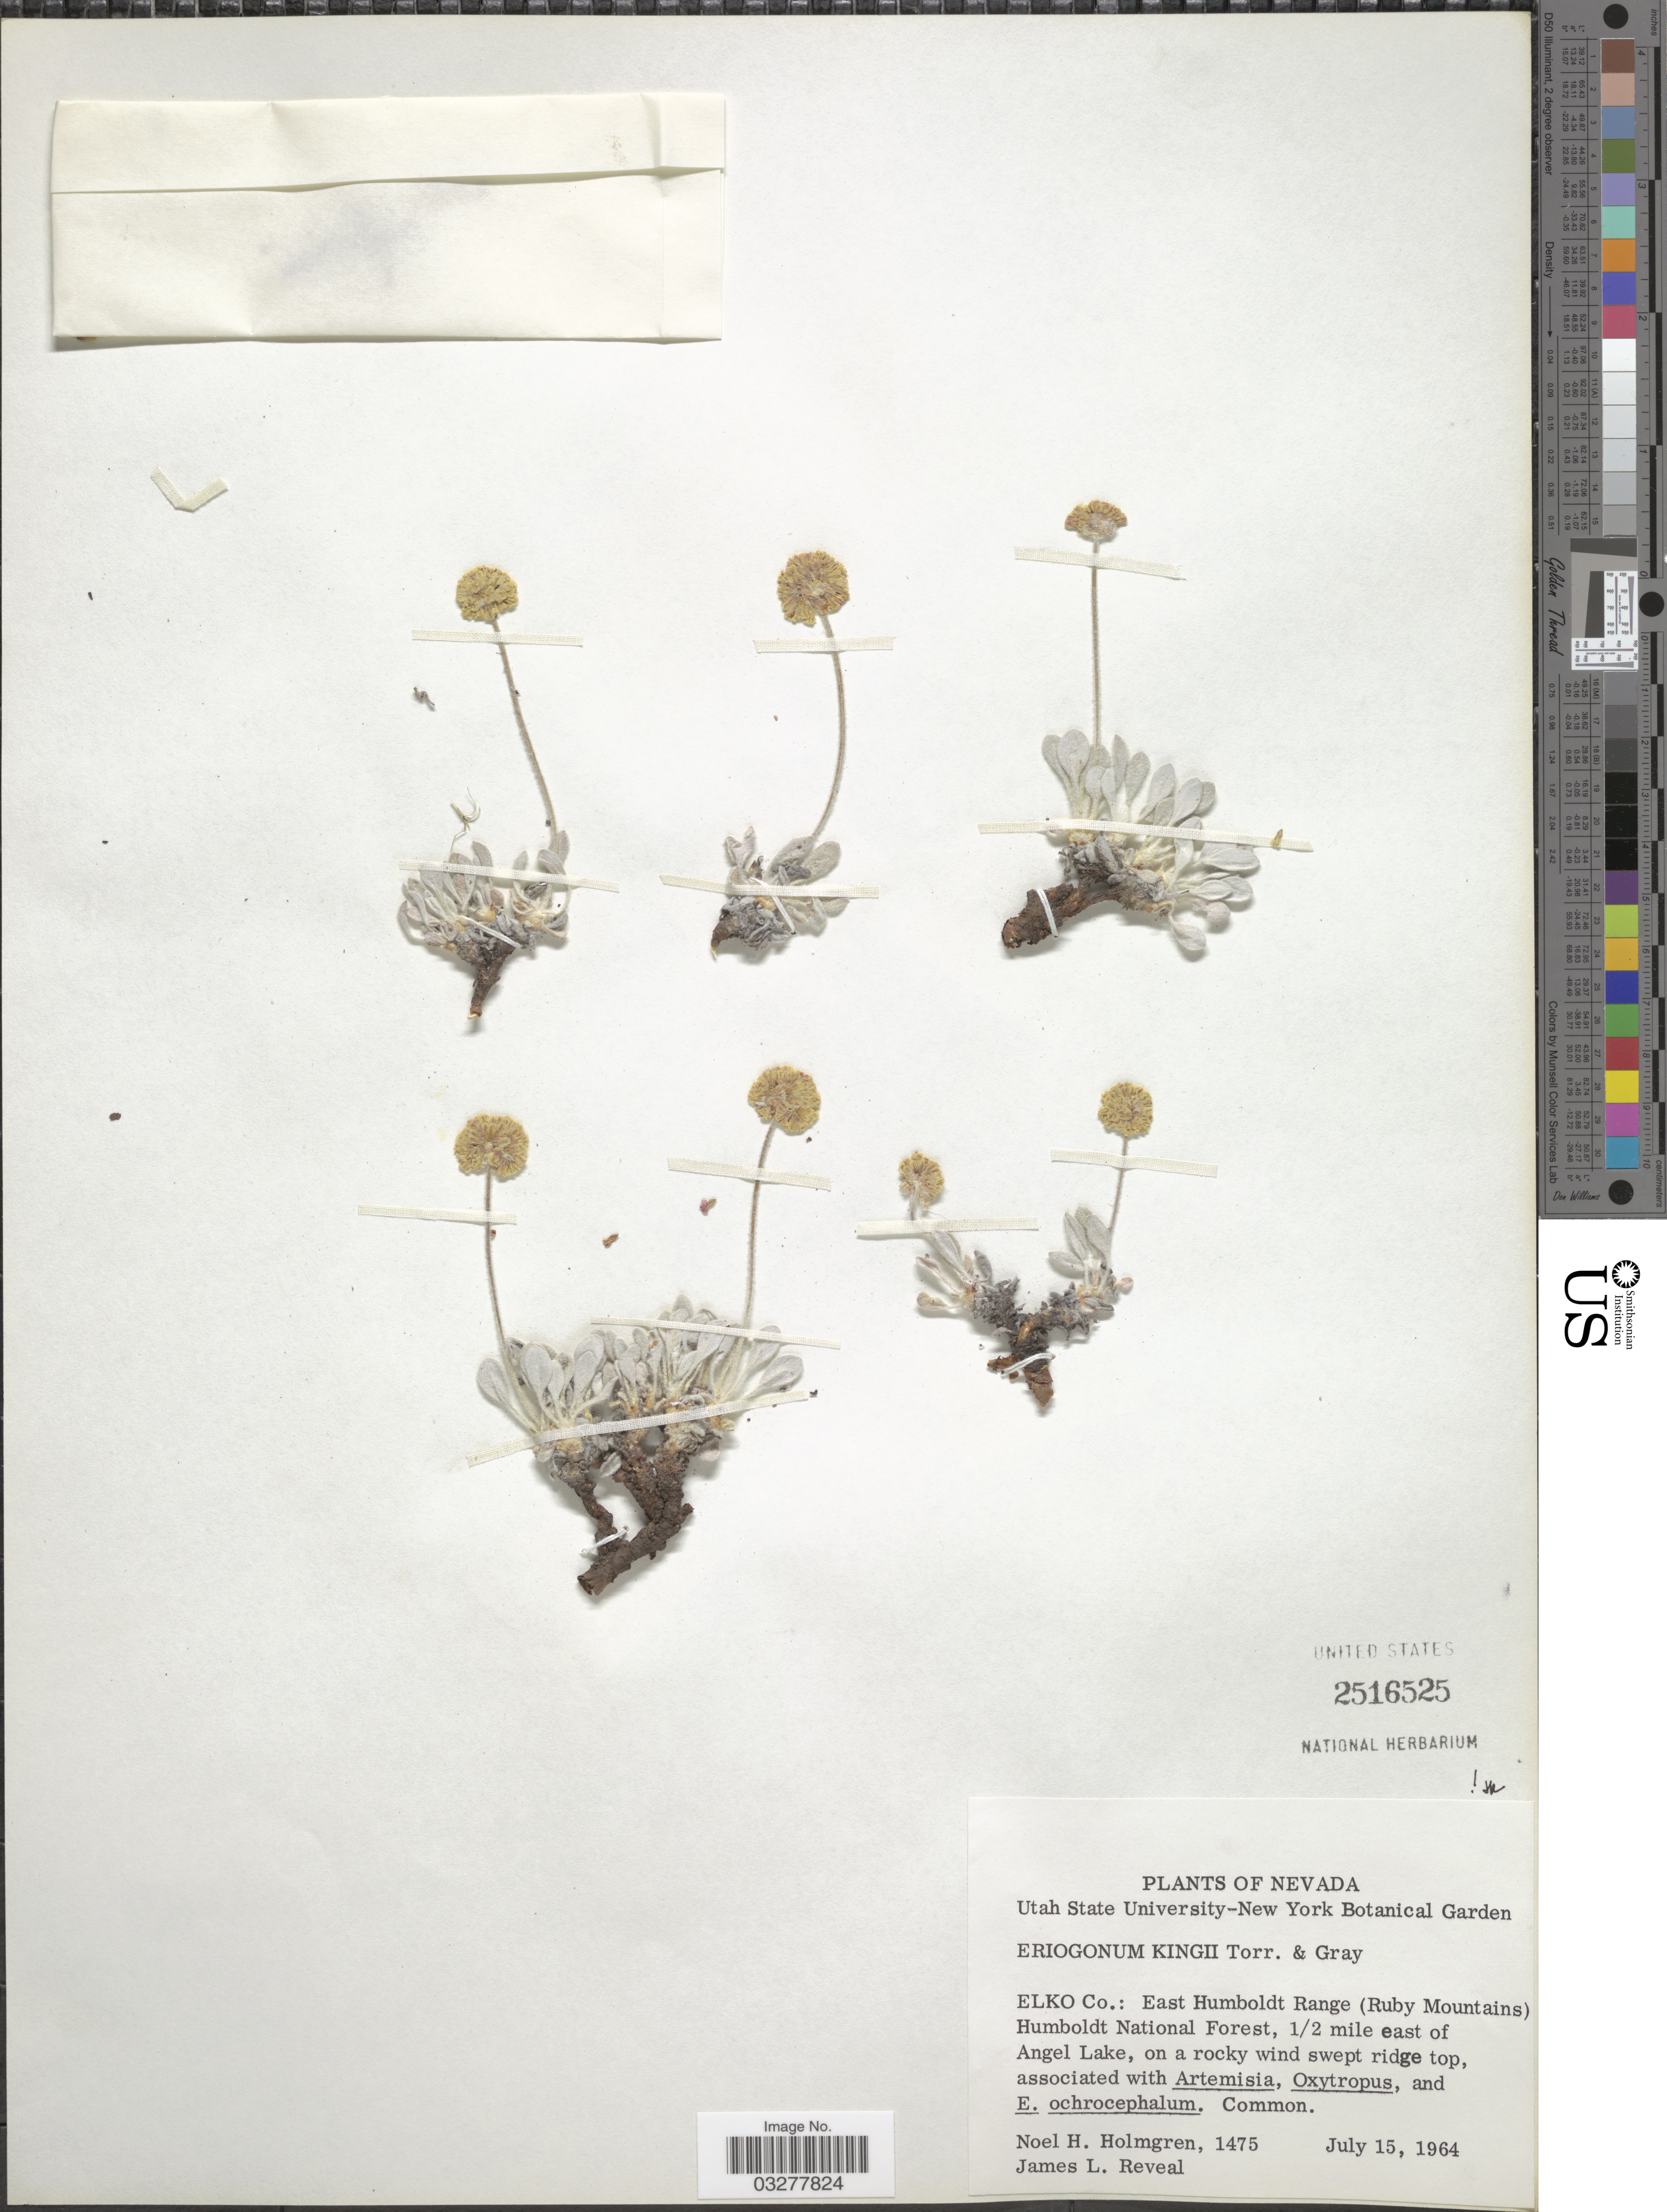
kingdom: Plantae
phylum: Tracheophyta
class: Magnoliopsida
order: Caryophyllales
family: Polygonaceae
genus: Eriogonum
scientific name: Eriogonum kingii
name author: Torr. & A. Gray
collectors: N. H. Holmgren & J. L. Reveal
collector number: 1475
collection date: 1964-07-15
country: United States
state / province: Nevada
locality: Elko Co.: East Humboldt Range (Ruby Mountains) Humboldt National Forest, 1/2 mile east of Angel Lake.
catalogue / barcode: US 2516525